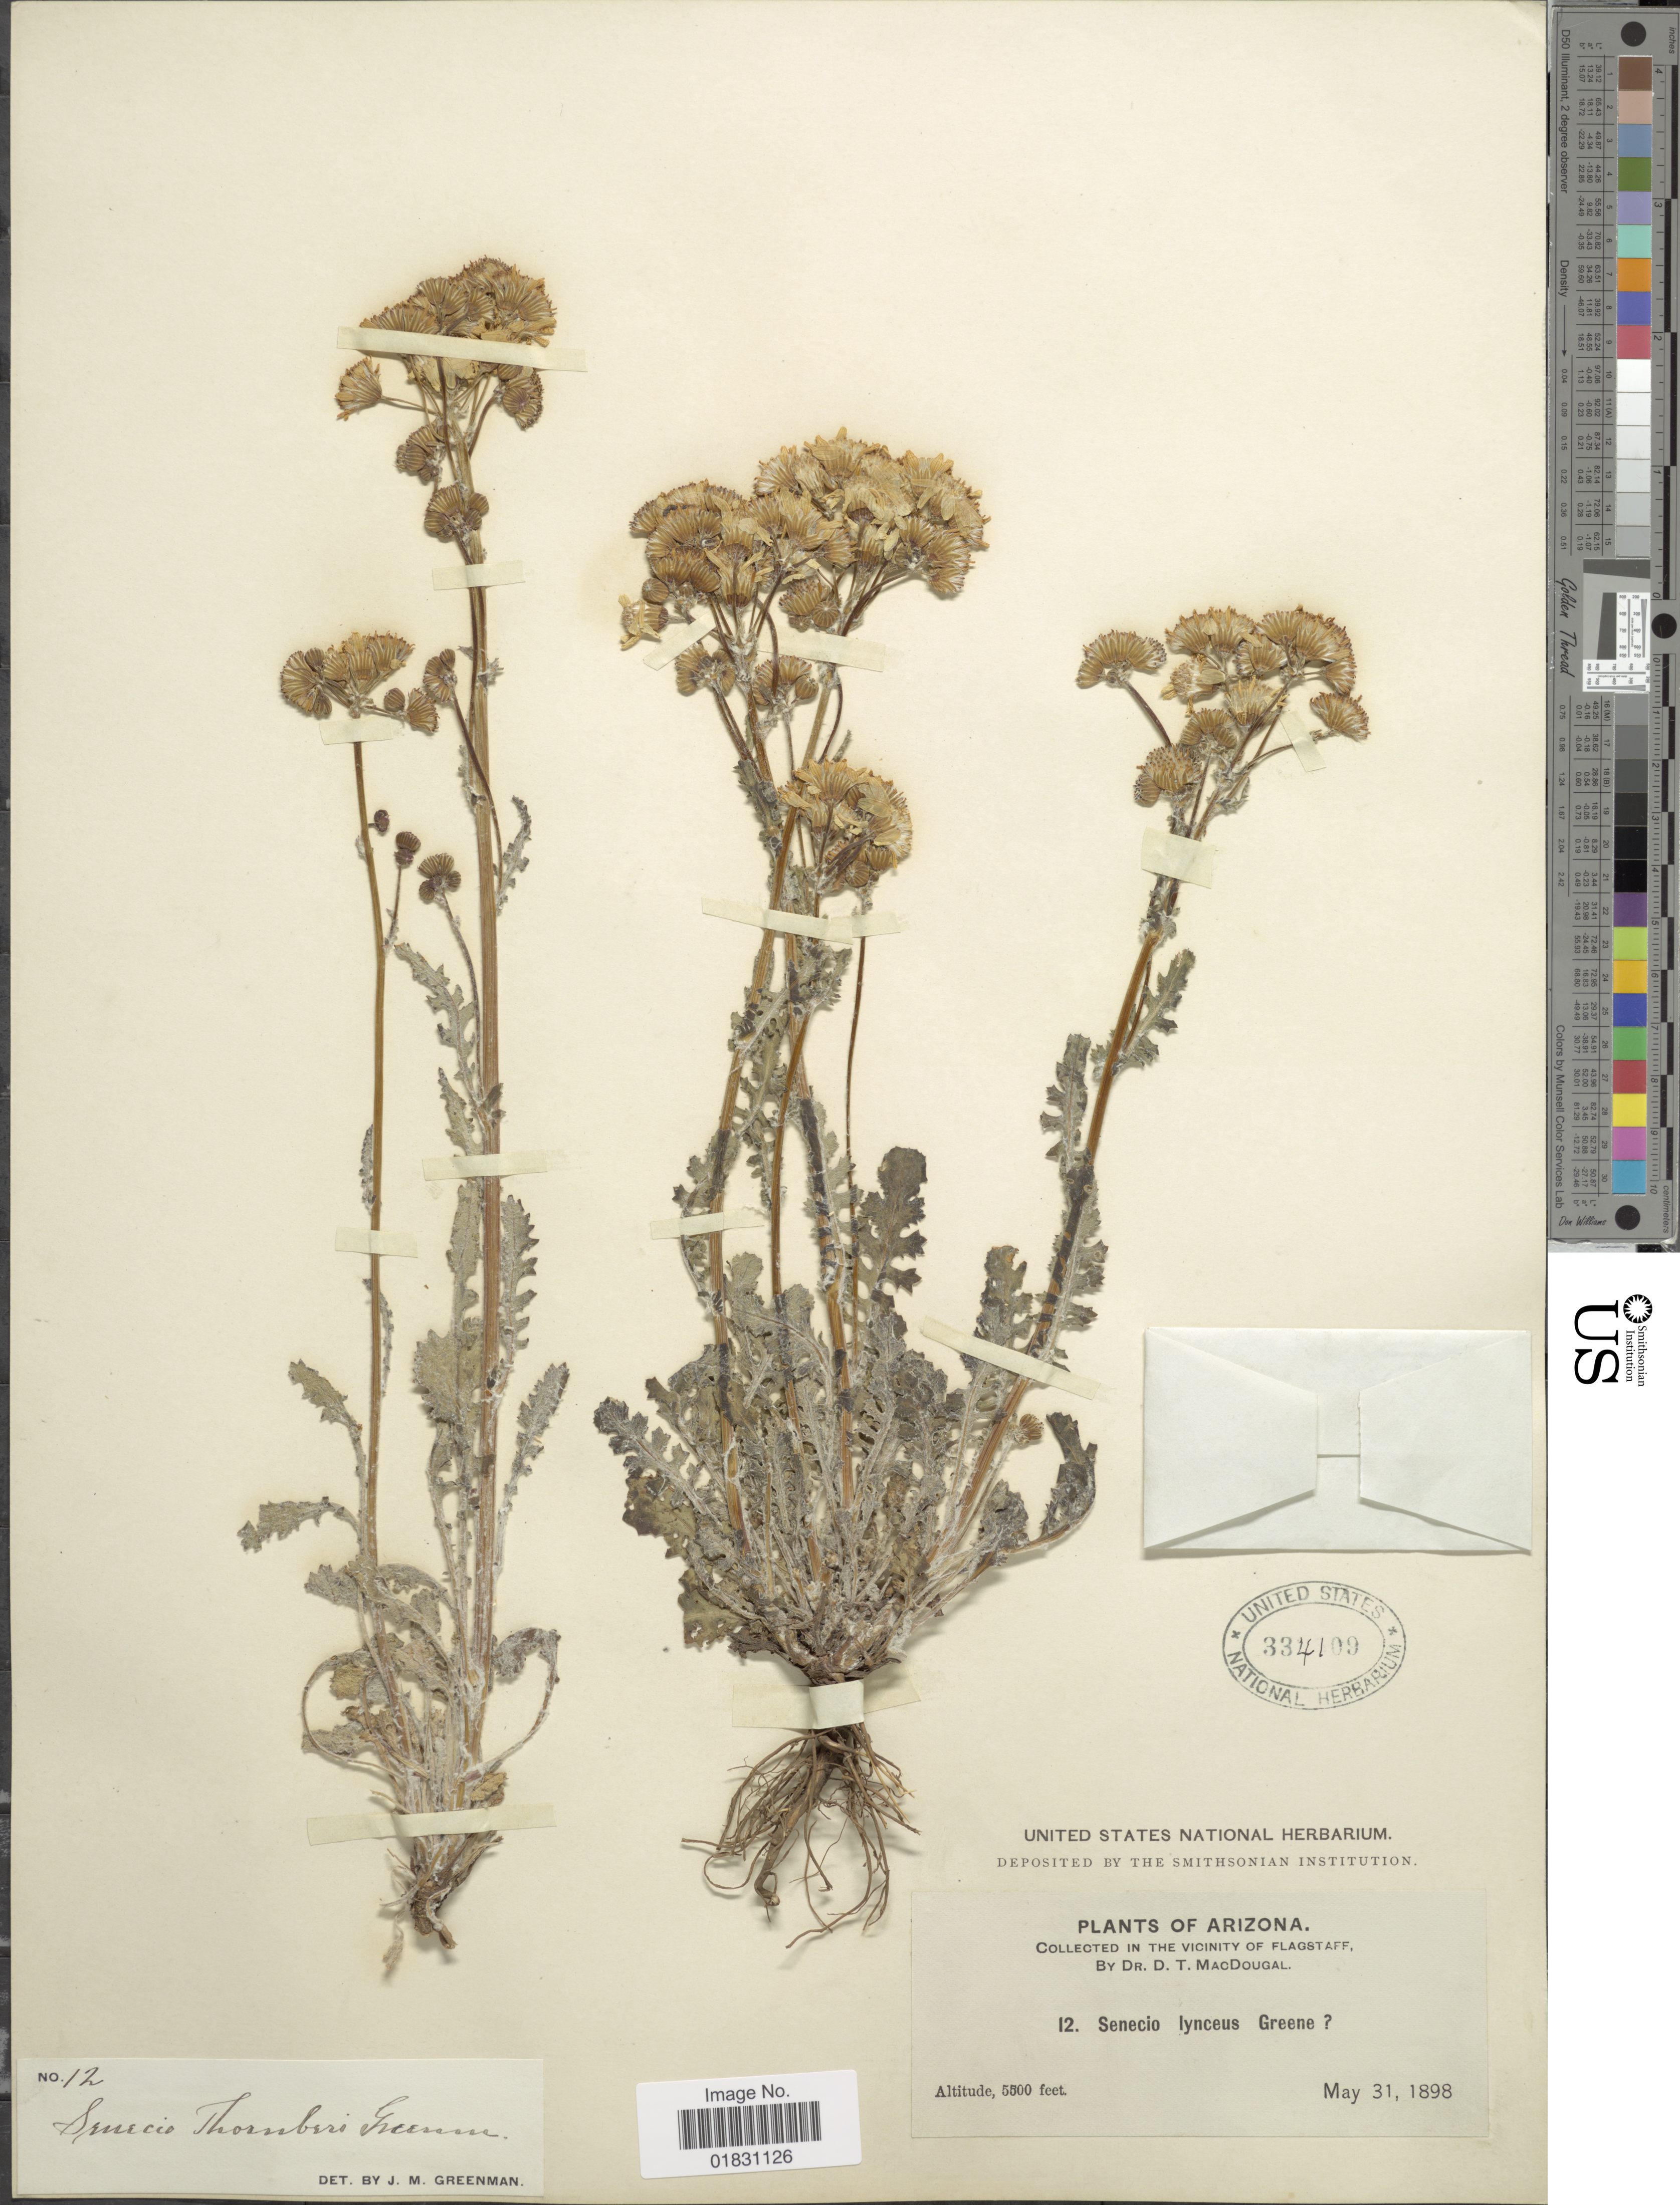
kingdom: Plantae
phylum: Tracheophyta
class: Magnoliopsida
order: Asterales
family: Asteraceae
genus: Packera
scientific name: Packera multilobata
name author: (Torr. & A. Gray) W.A. Weber & Á. Löve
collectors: D. T. MacDougal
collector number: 12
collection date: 1898-05-31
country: United States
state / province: Arizona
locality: In The Vicinity of Flagstaff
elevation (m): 1676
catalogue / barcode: US 334109